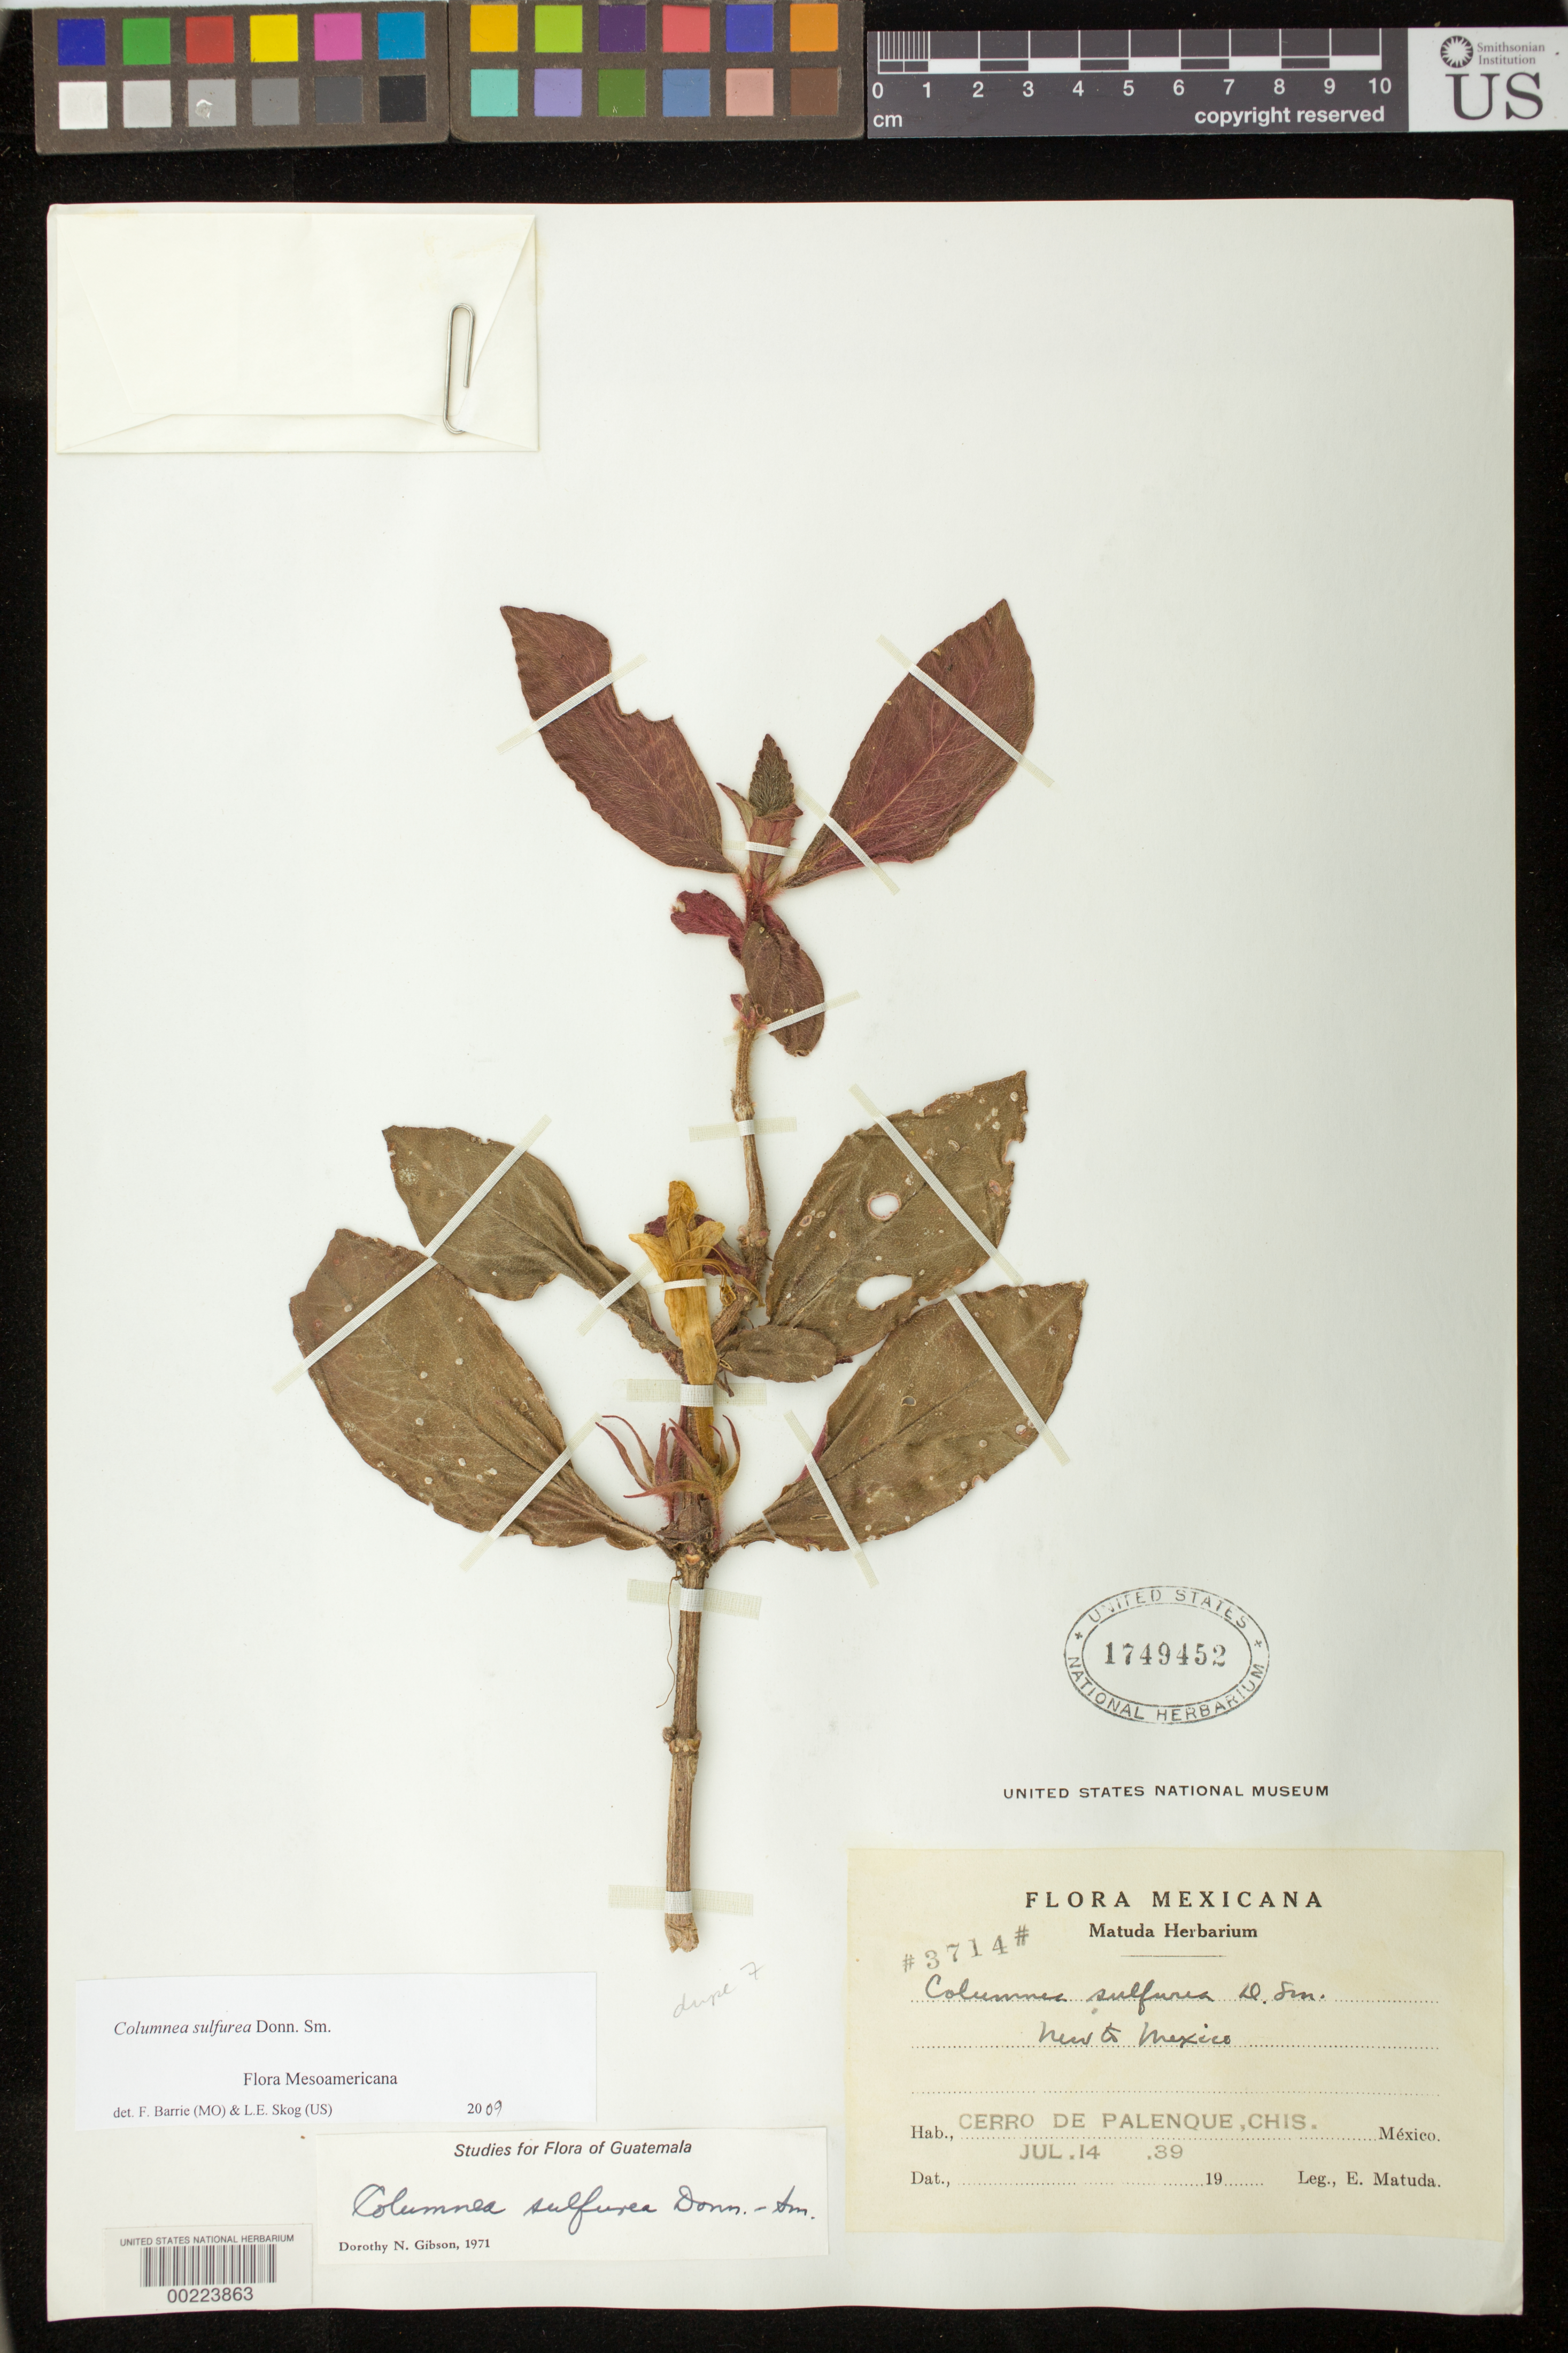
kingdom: Plantae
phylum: Tracheophyta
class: Magnoliopsida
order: Lamiales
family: Gesneriaceae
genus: Columnea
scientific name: Columnea sulfurea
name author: Donn. Sm.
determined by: Skog, Laurence E.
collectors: E. Matuda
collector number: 3714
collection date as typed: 14 Jul 1939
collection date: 1939-07-14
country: Mexico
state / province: Chiapas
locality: Cerro de Palenque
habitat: In virgin forest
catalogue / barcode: US 1749452